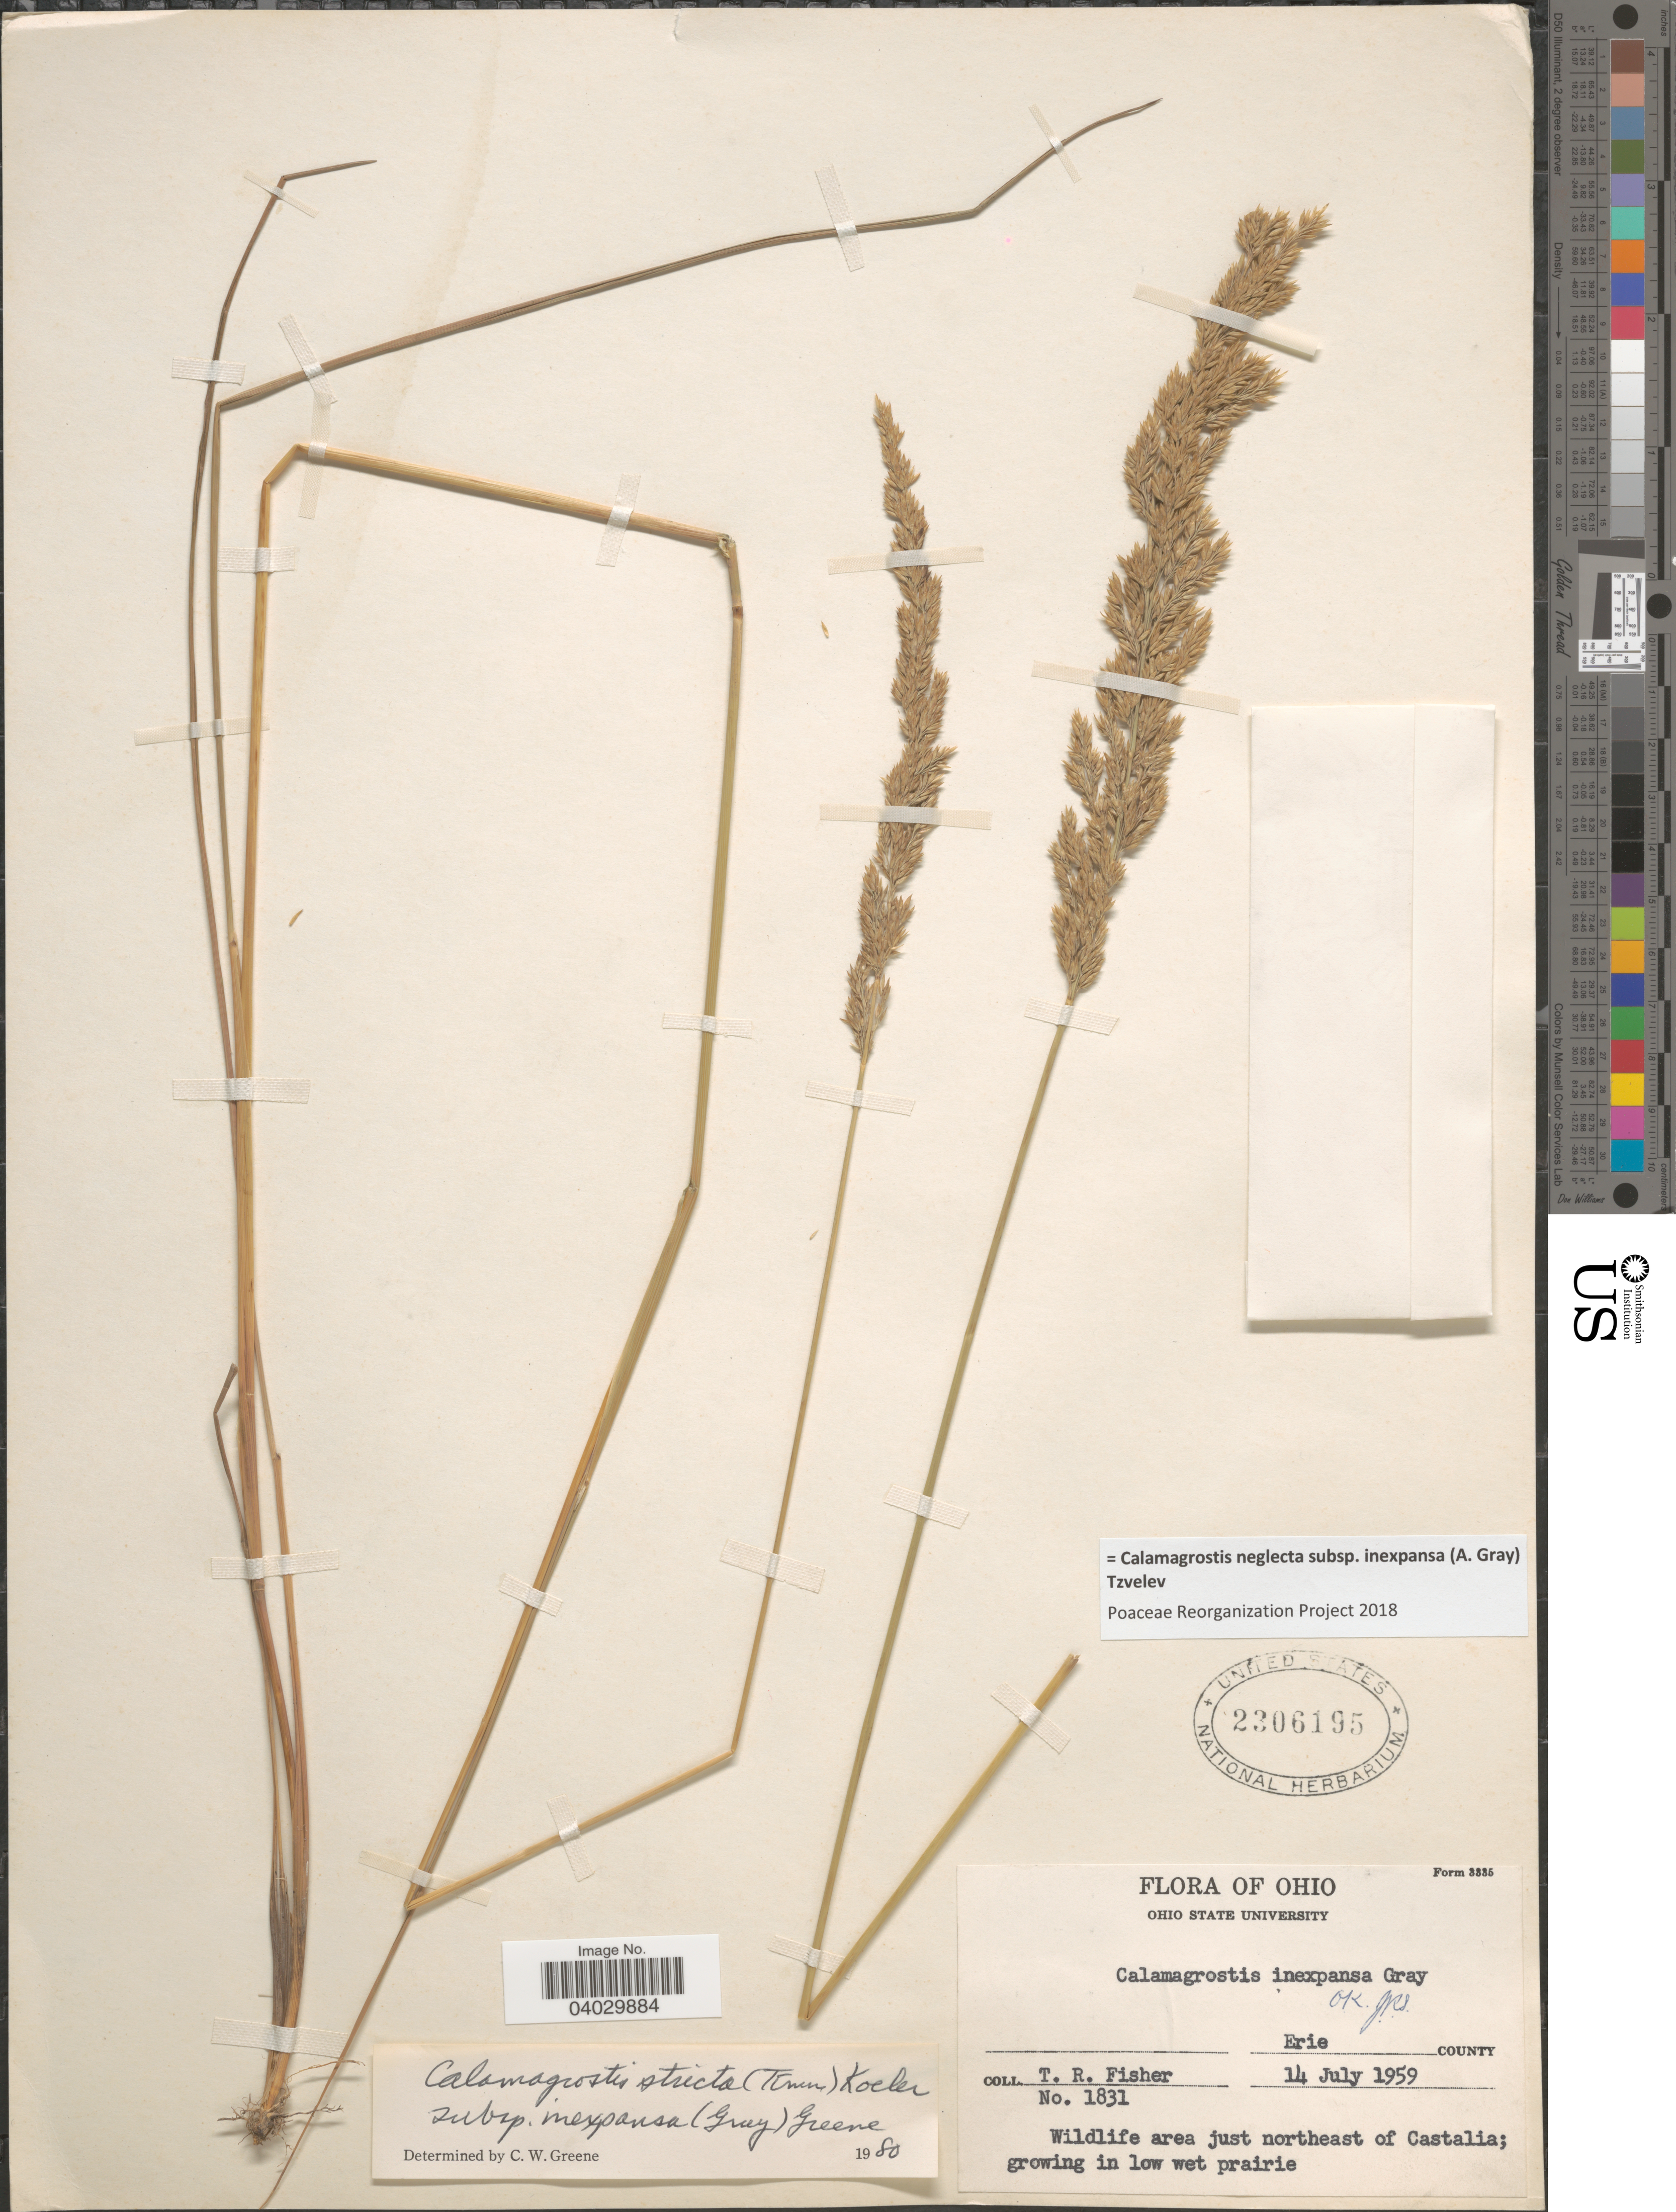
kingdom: Plantae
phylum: Tracheophyta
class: Liliopsida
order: Poales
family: Poaceae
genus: Calamagrostis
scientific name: Calamagrostis neglecta subsp. inexpansa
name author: (A. Gray) Tzvelev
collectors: T. R. Fisher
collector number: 1831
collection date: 1959-07-14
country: United States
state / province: Ohio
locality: Erie County. Wildlife area just northeast of Castalia; in low wet prairie.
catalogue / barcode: US 2306195